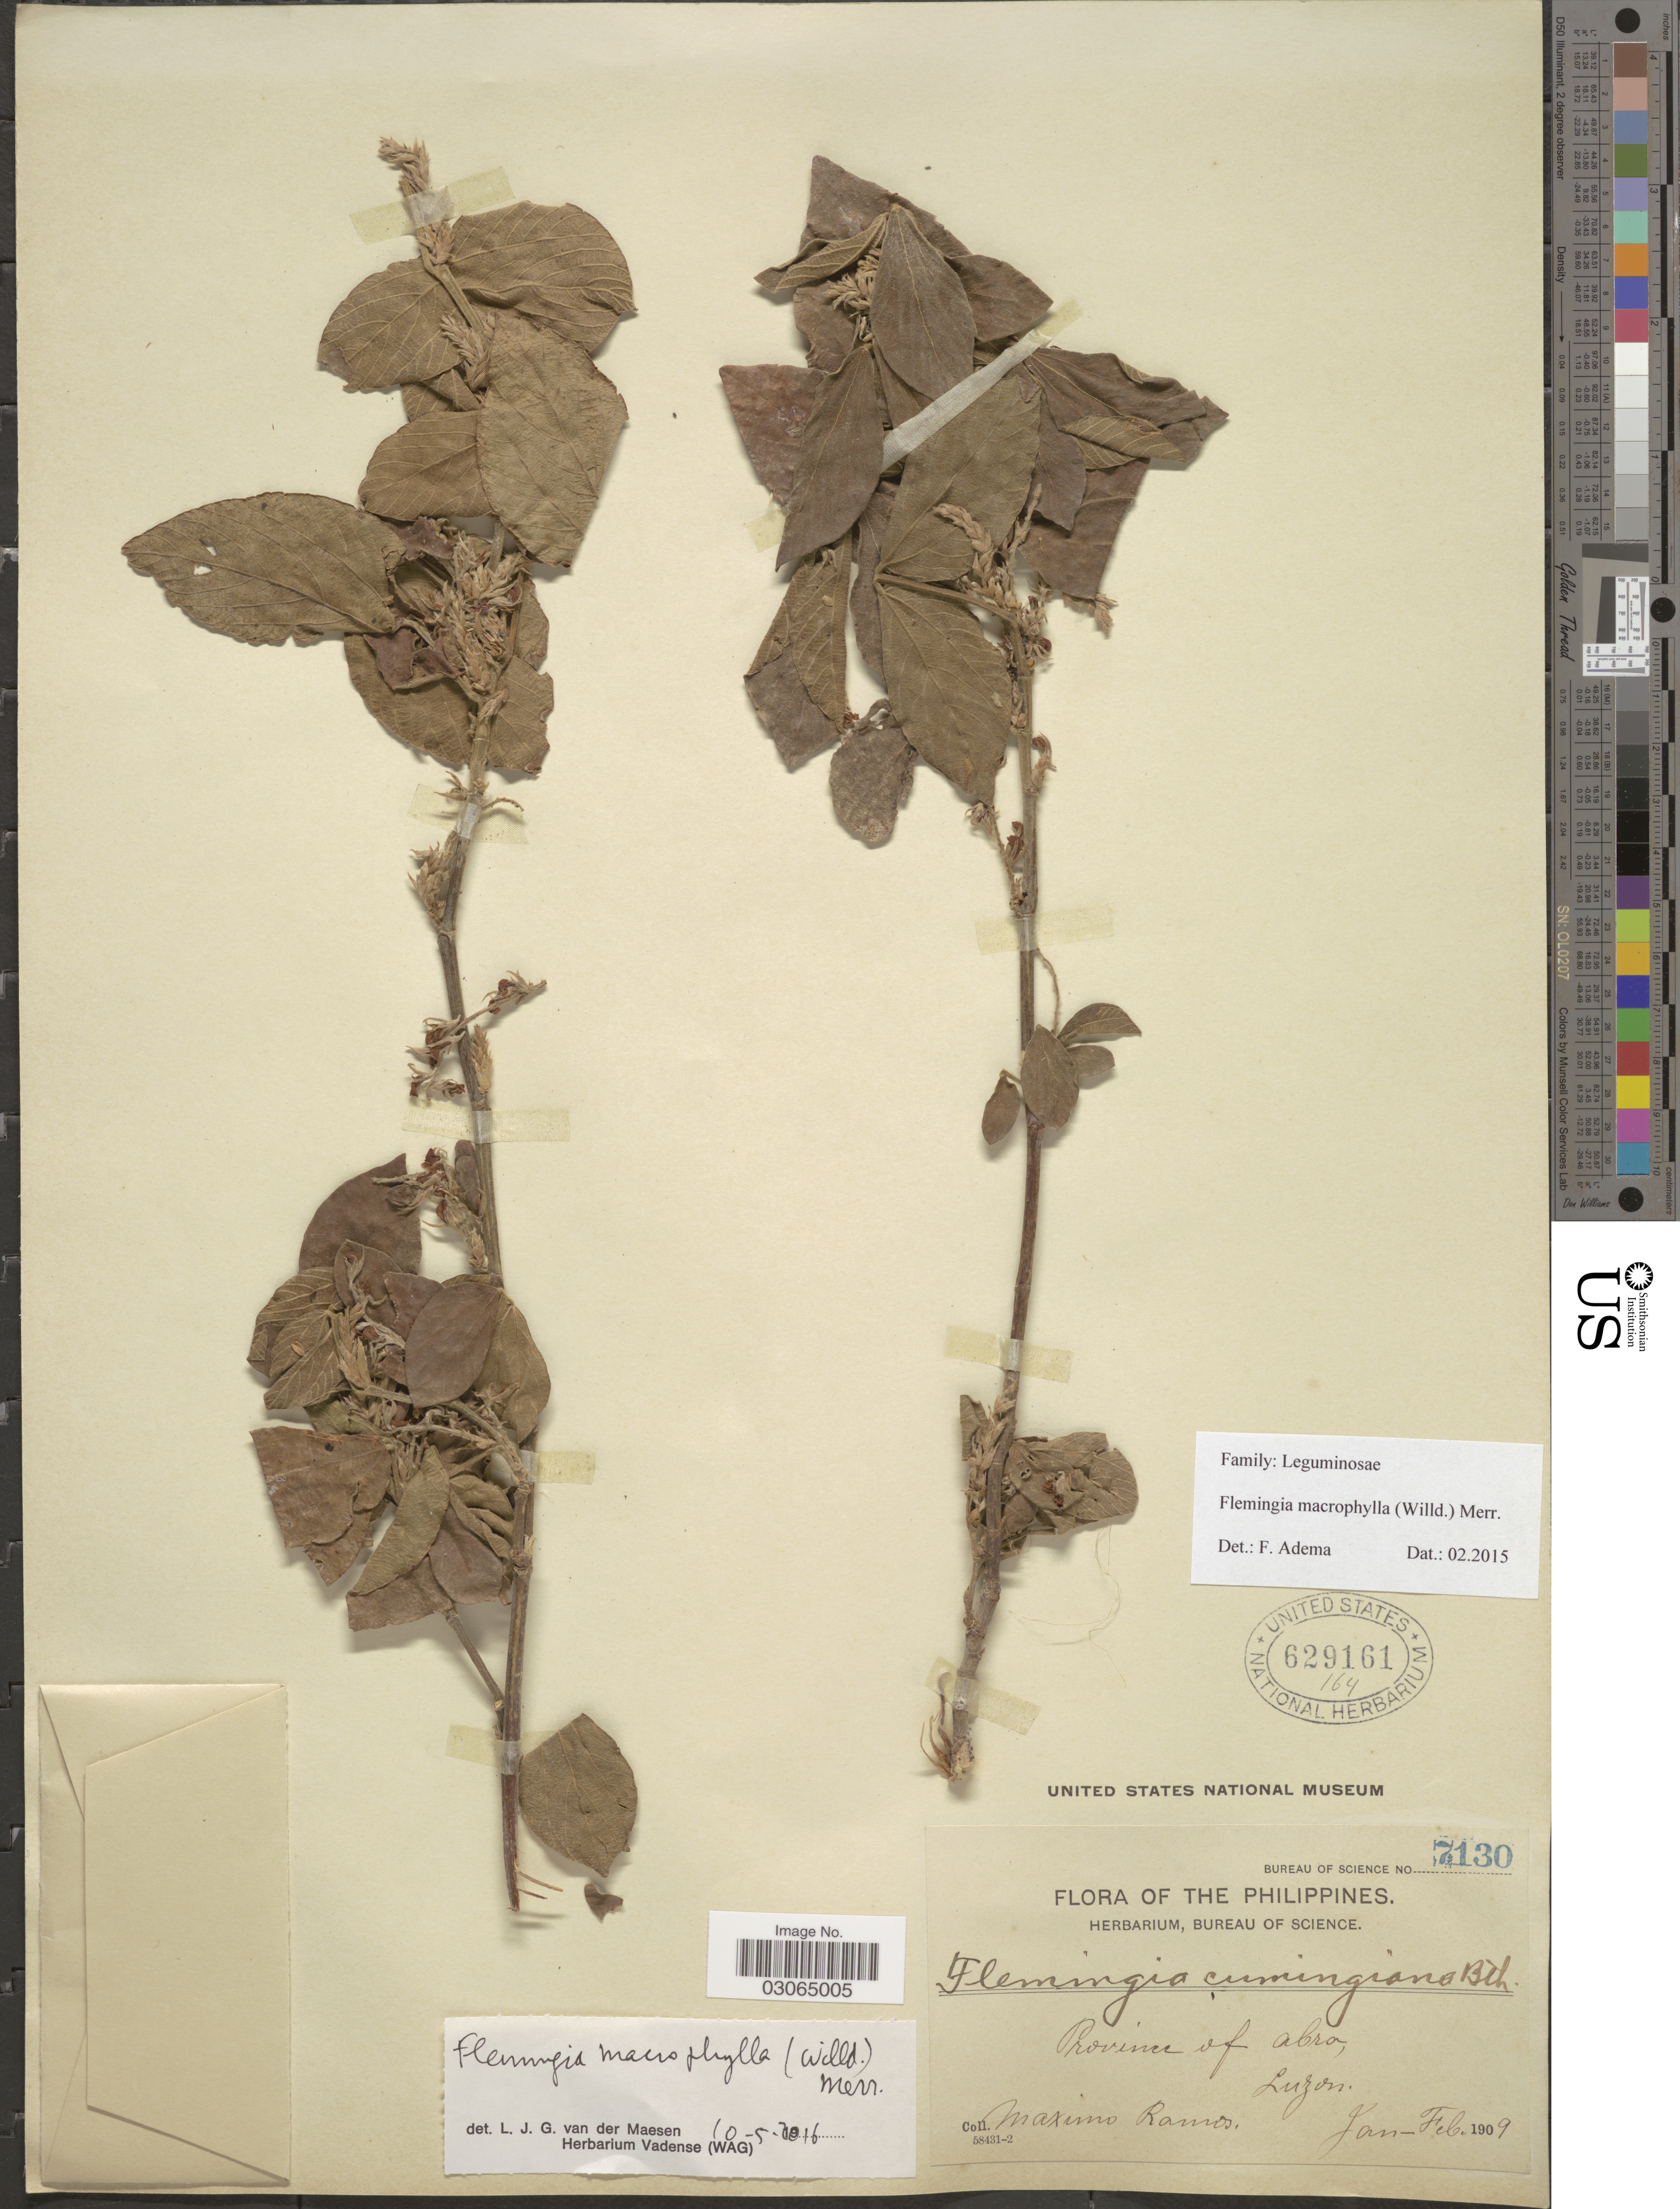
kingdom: Plantae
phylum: Tracheophyta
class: Magnoliopsida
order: Fabales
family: Fabaceae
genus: Flemingia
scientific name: Flemingia macrophylla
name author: (Willd.) Kuntze ex Merr.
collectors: M. Ramos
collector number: Bureau of Science 7130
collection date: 1909-01/1909-02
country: Philippines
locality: Province of Abra, Luzon.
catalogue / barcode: US 629161